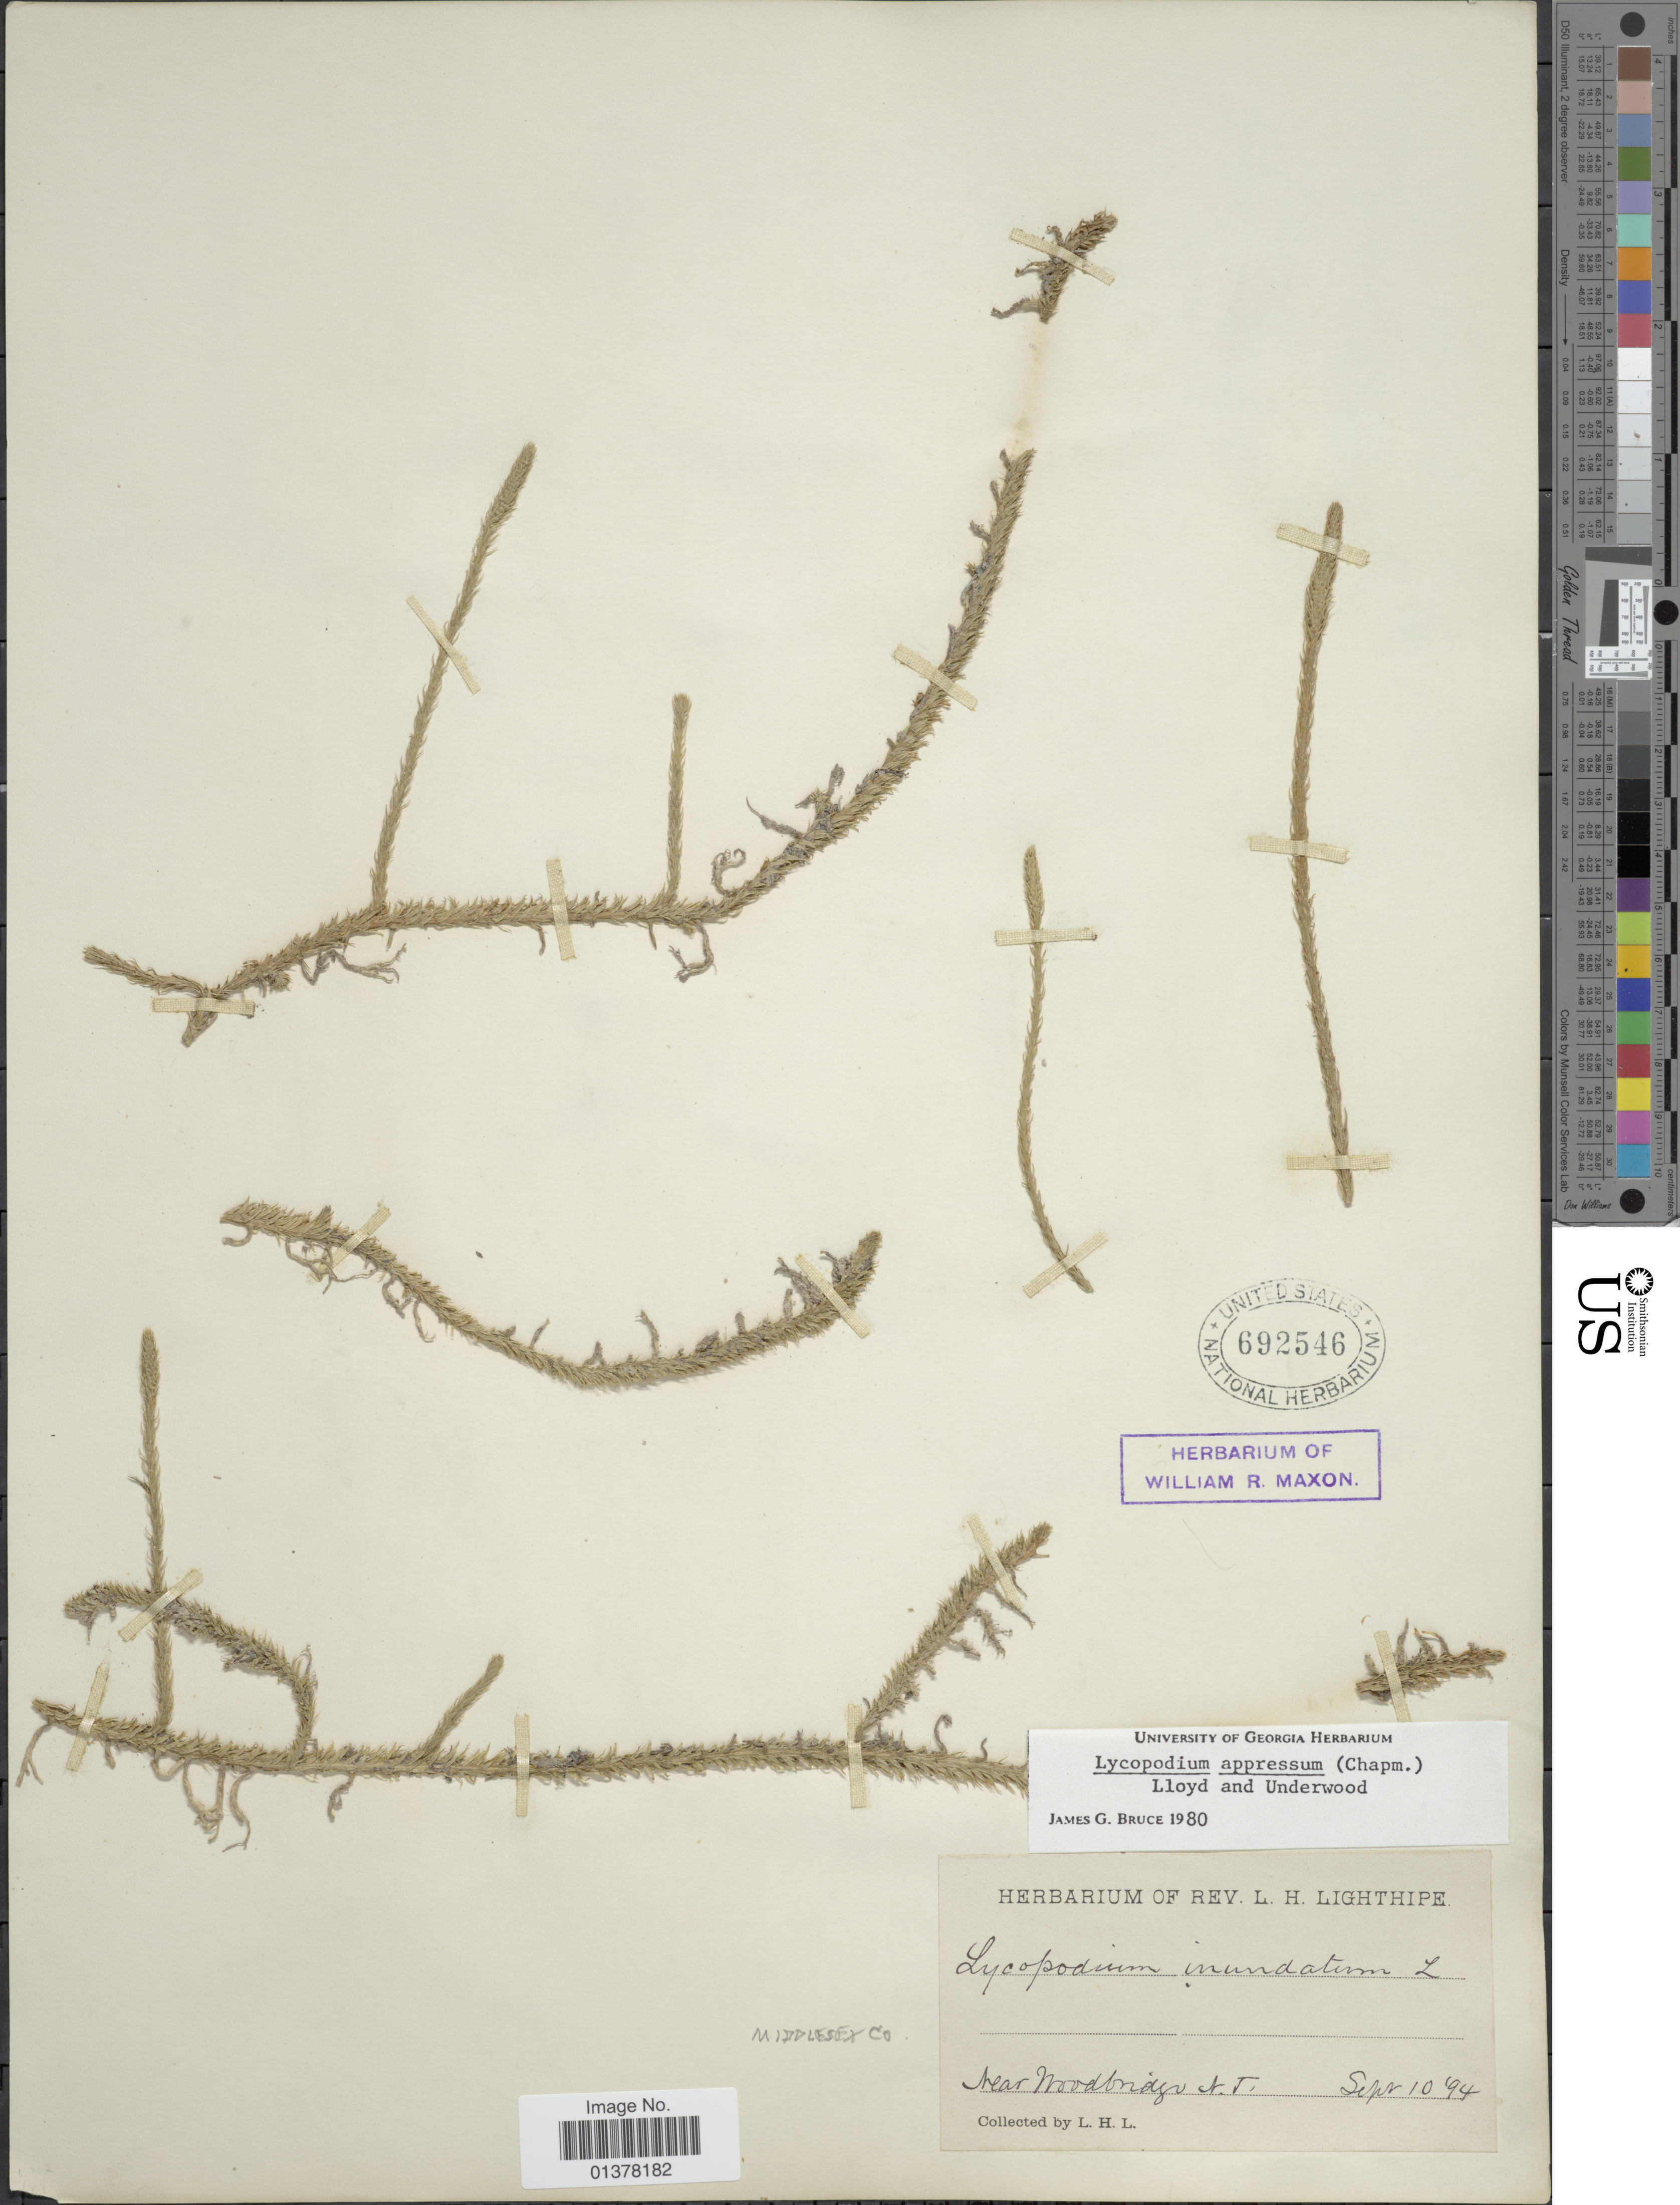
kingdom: Plantae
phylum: Tracheophyta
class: Lycopodiopsida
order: Lycopodiales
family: Lycopodiaceae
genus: Lycopodiella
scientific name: Lycopodiella appressa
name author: (Chapm.) Cranfill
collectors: L. H. Lighthipe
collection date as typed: Transcribed d/m/y: 10/9/94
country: United States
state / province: New Jersey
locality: Near Woodbridge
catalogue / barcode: US 692546